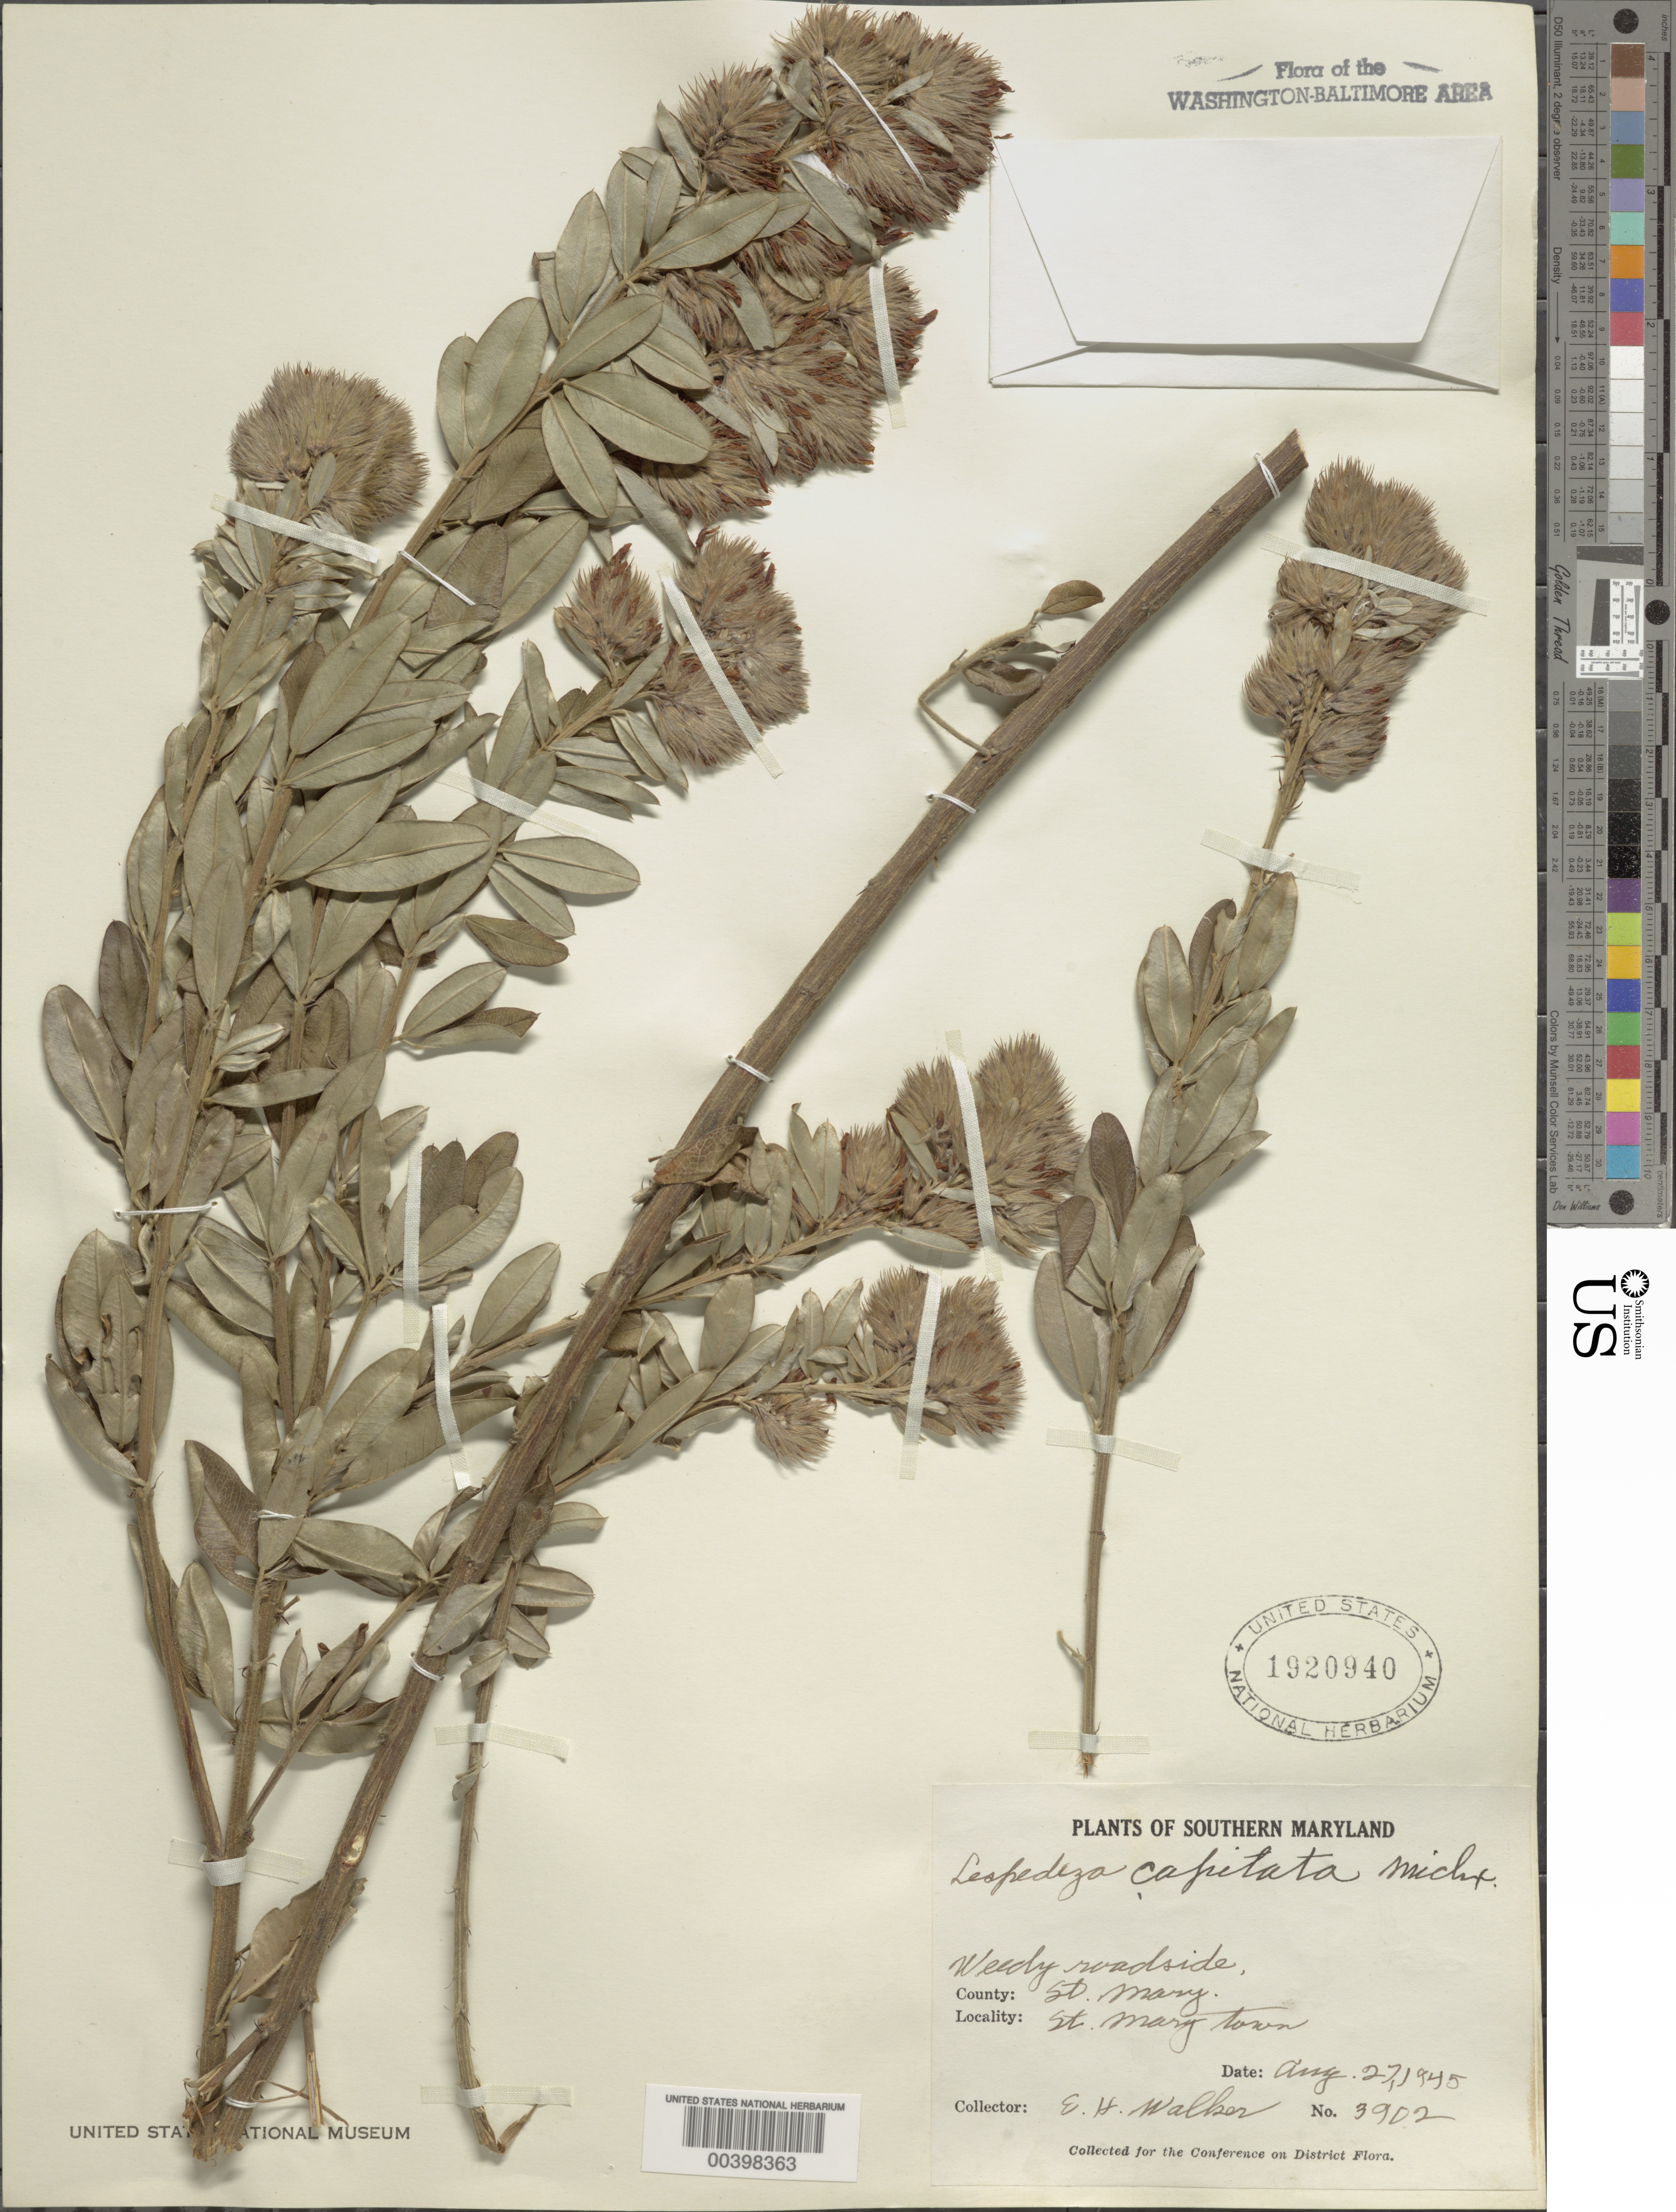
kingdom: Plantae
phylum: Tracheophyta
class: Magnoliopsida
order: Fabales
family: Fabaceae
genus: Lespedeza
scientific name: Lespedeza capitata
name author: Michx.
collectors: E. H. Walker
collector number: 3902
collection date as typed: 27 Aug 1945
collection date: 1945-08-27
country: United States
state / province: Maryland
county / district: St. Mary's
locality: St. Mary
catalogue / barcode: US 1920940